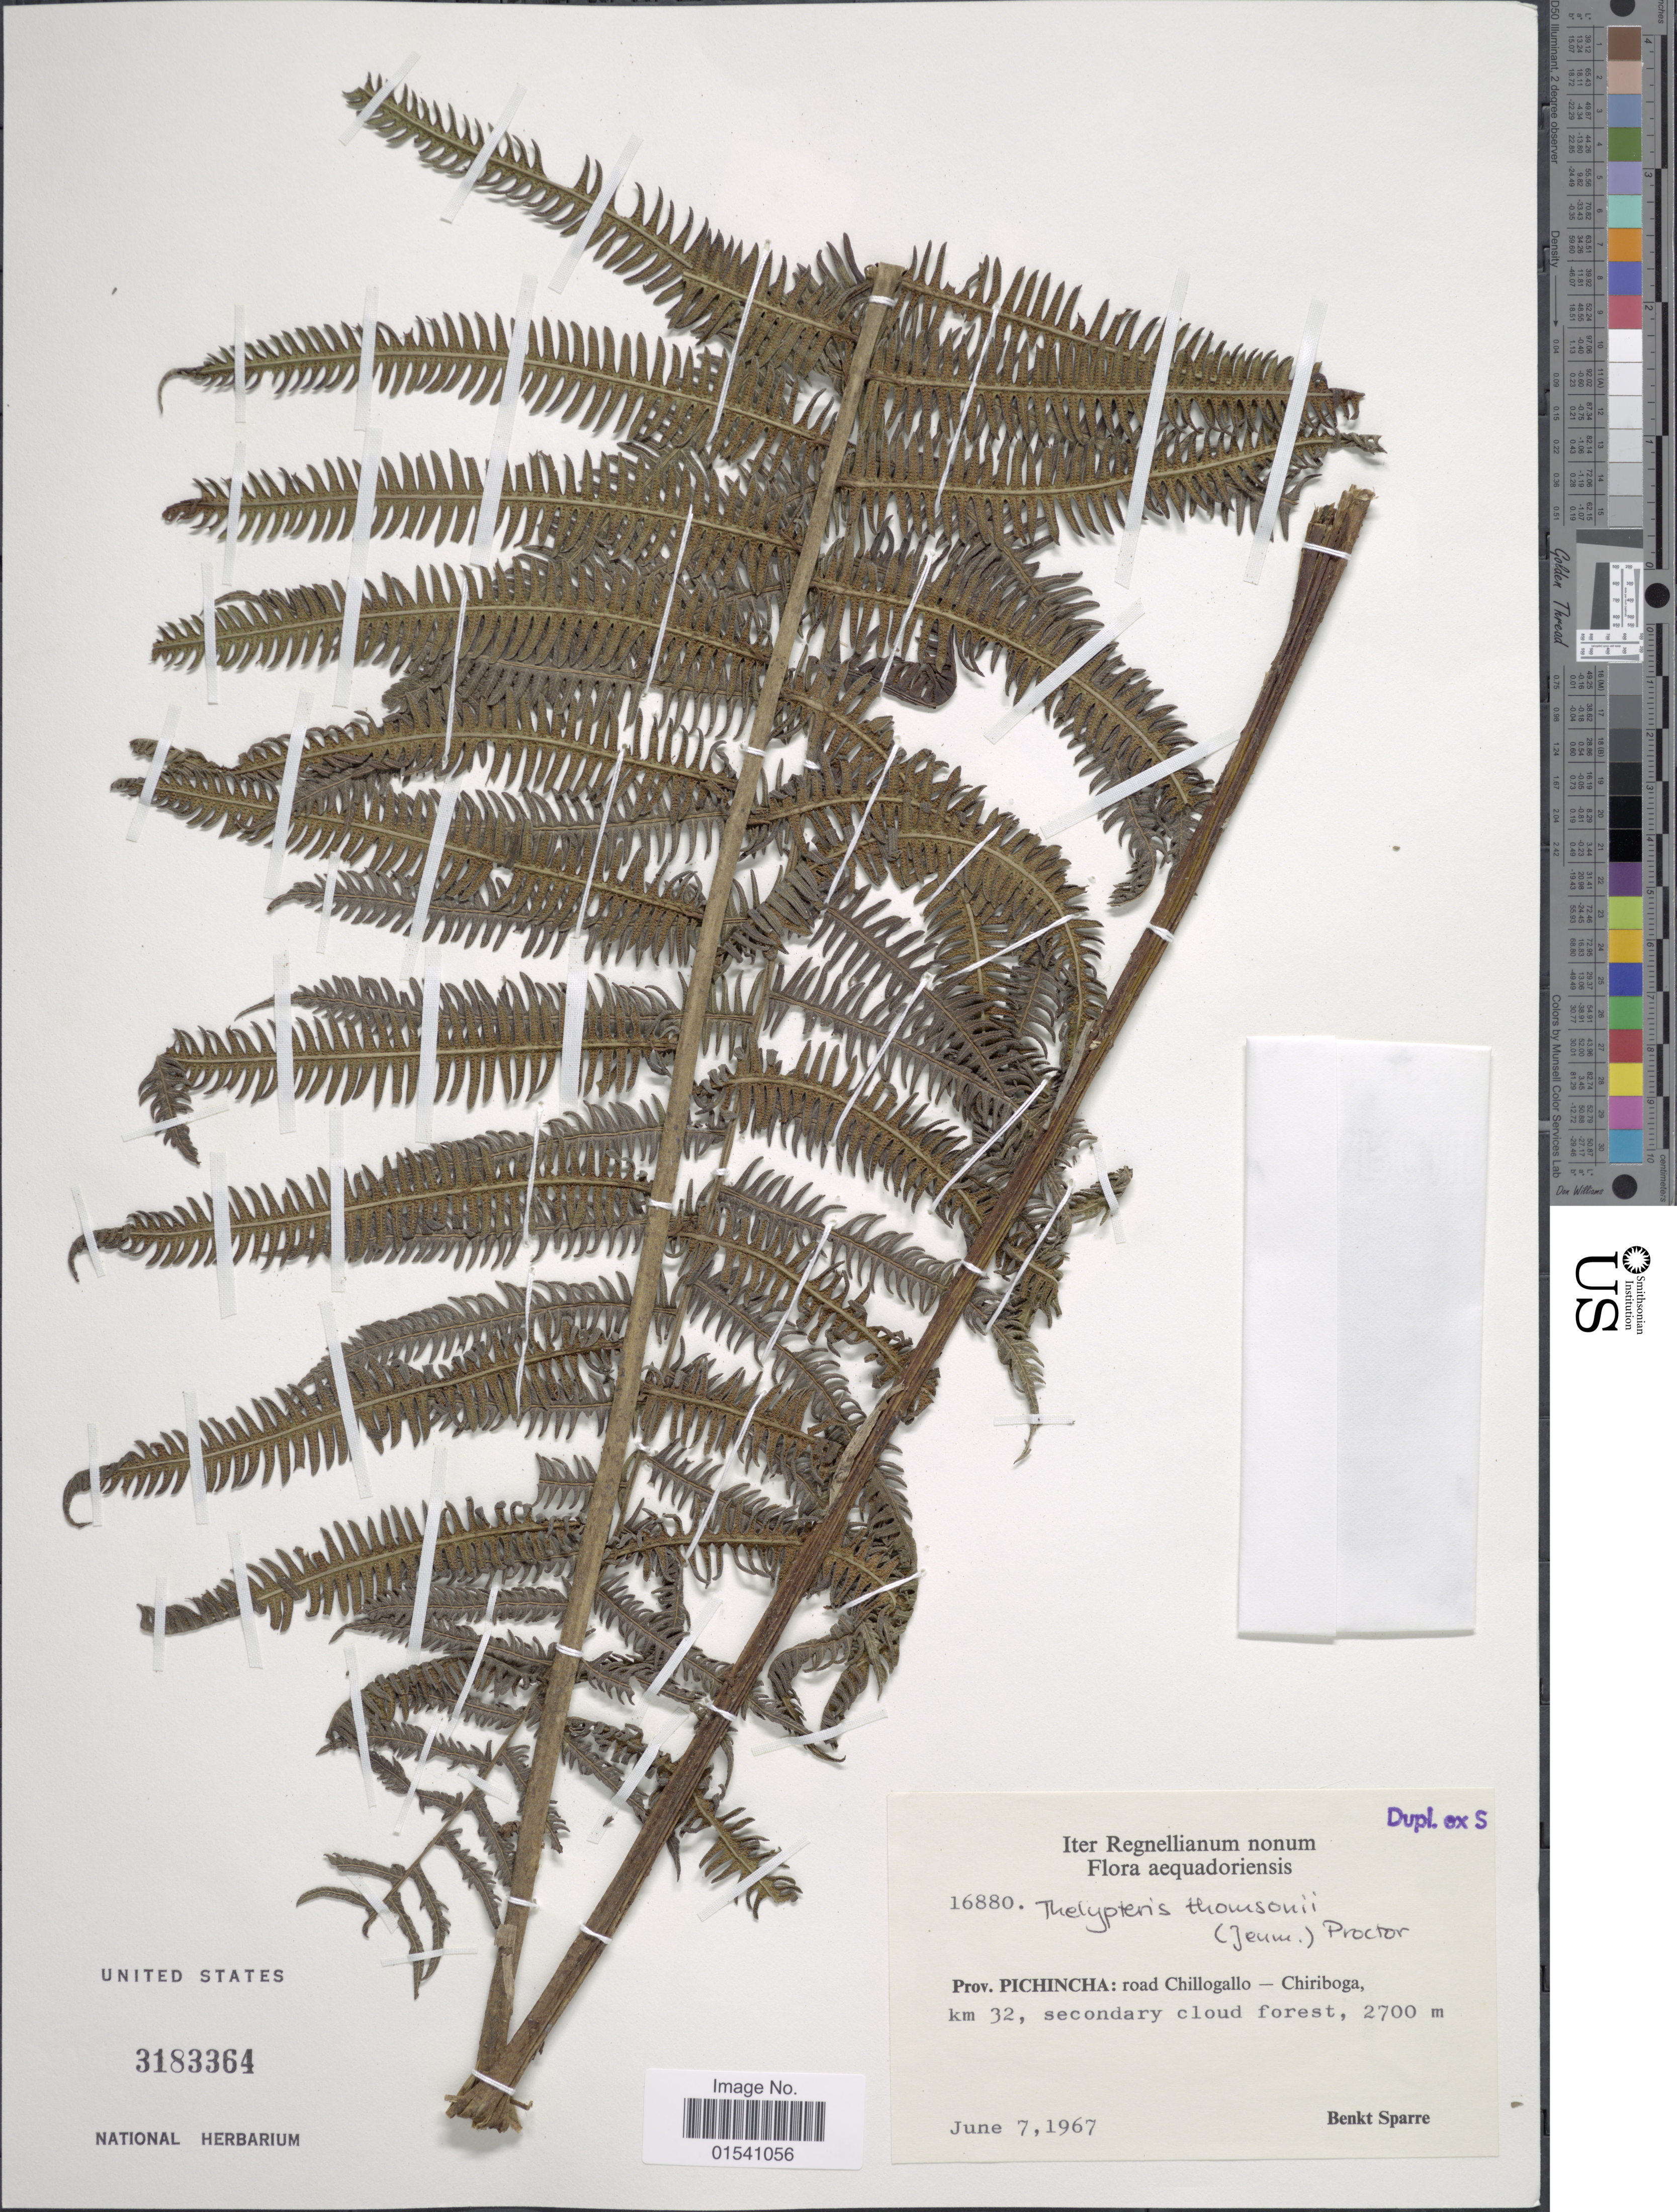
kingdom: Plantae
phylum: Tracheophyta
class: Polypodiopsida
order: Polypodiales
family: Thelypteridaceae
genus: Amauropelta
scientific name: Amauropelta thomsonii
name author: (Jenman) Pic. Serm.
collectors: B. Sparre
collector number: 16880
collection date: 1967-06-07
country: Ecuador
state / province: Pichincha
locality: Road Chillogallo - Chiriboga, km 32, secondary cloud forest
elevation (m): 2700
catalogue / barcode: US 3183364